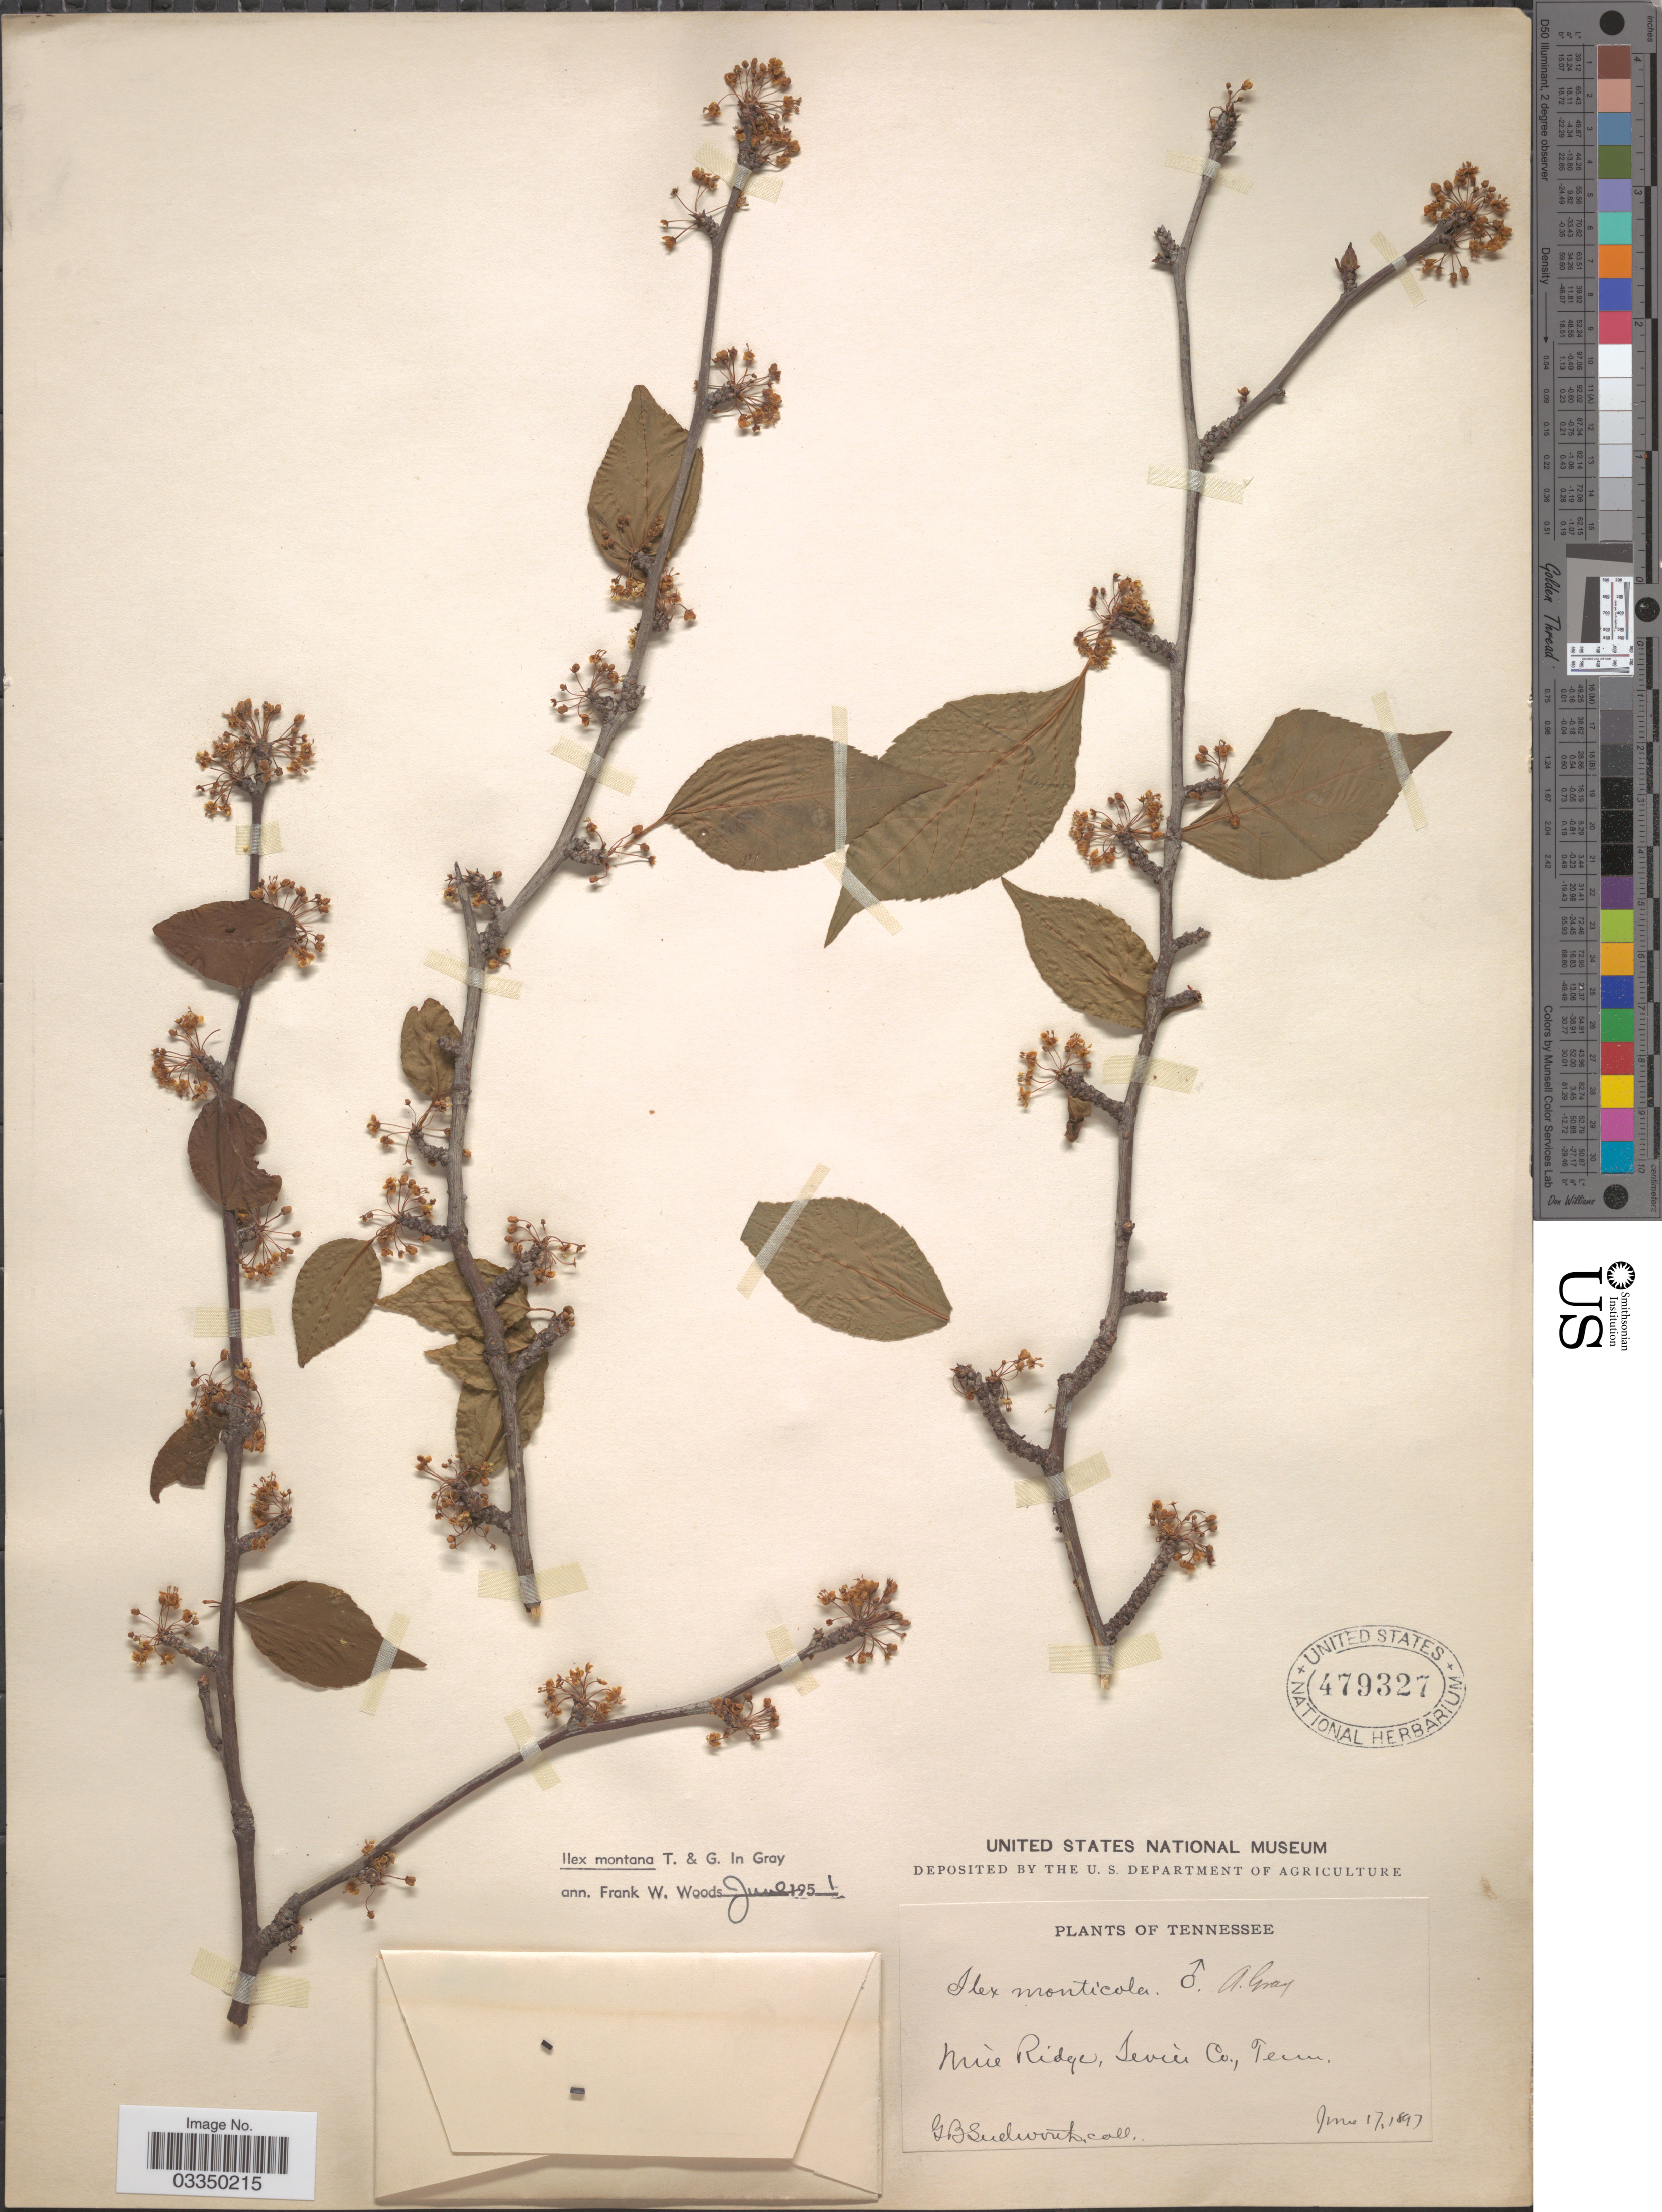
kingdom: Plantae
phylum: Tracheophyta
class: Magnoliopsida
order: Aquifoliales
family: Aquifoliaceae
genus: Ilex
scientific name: Ilex montana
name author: Torr. & A. Gray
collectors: G. B. Sudworth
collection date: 1897-06-17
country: United States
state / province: Tennessee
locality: Mire Ridge, Sevier Co.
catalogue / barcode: US 479327